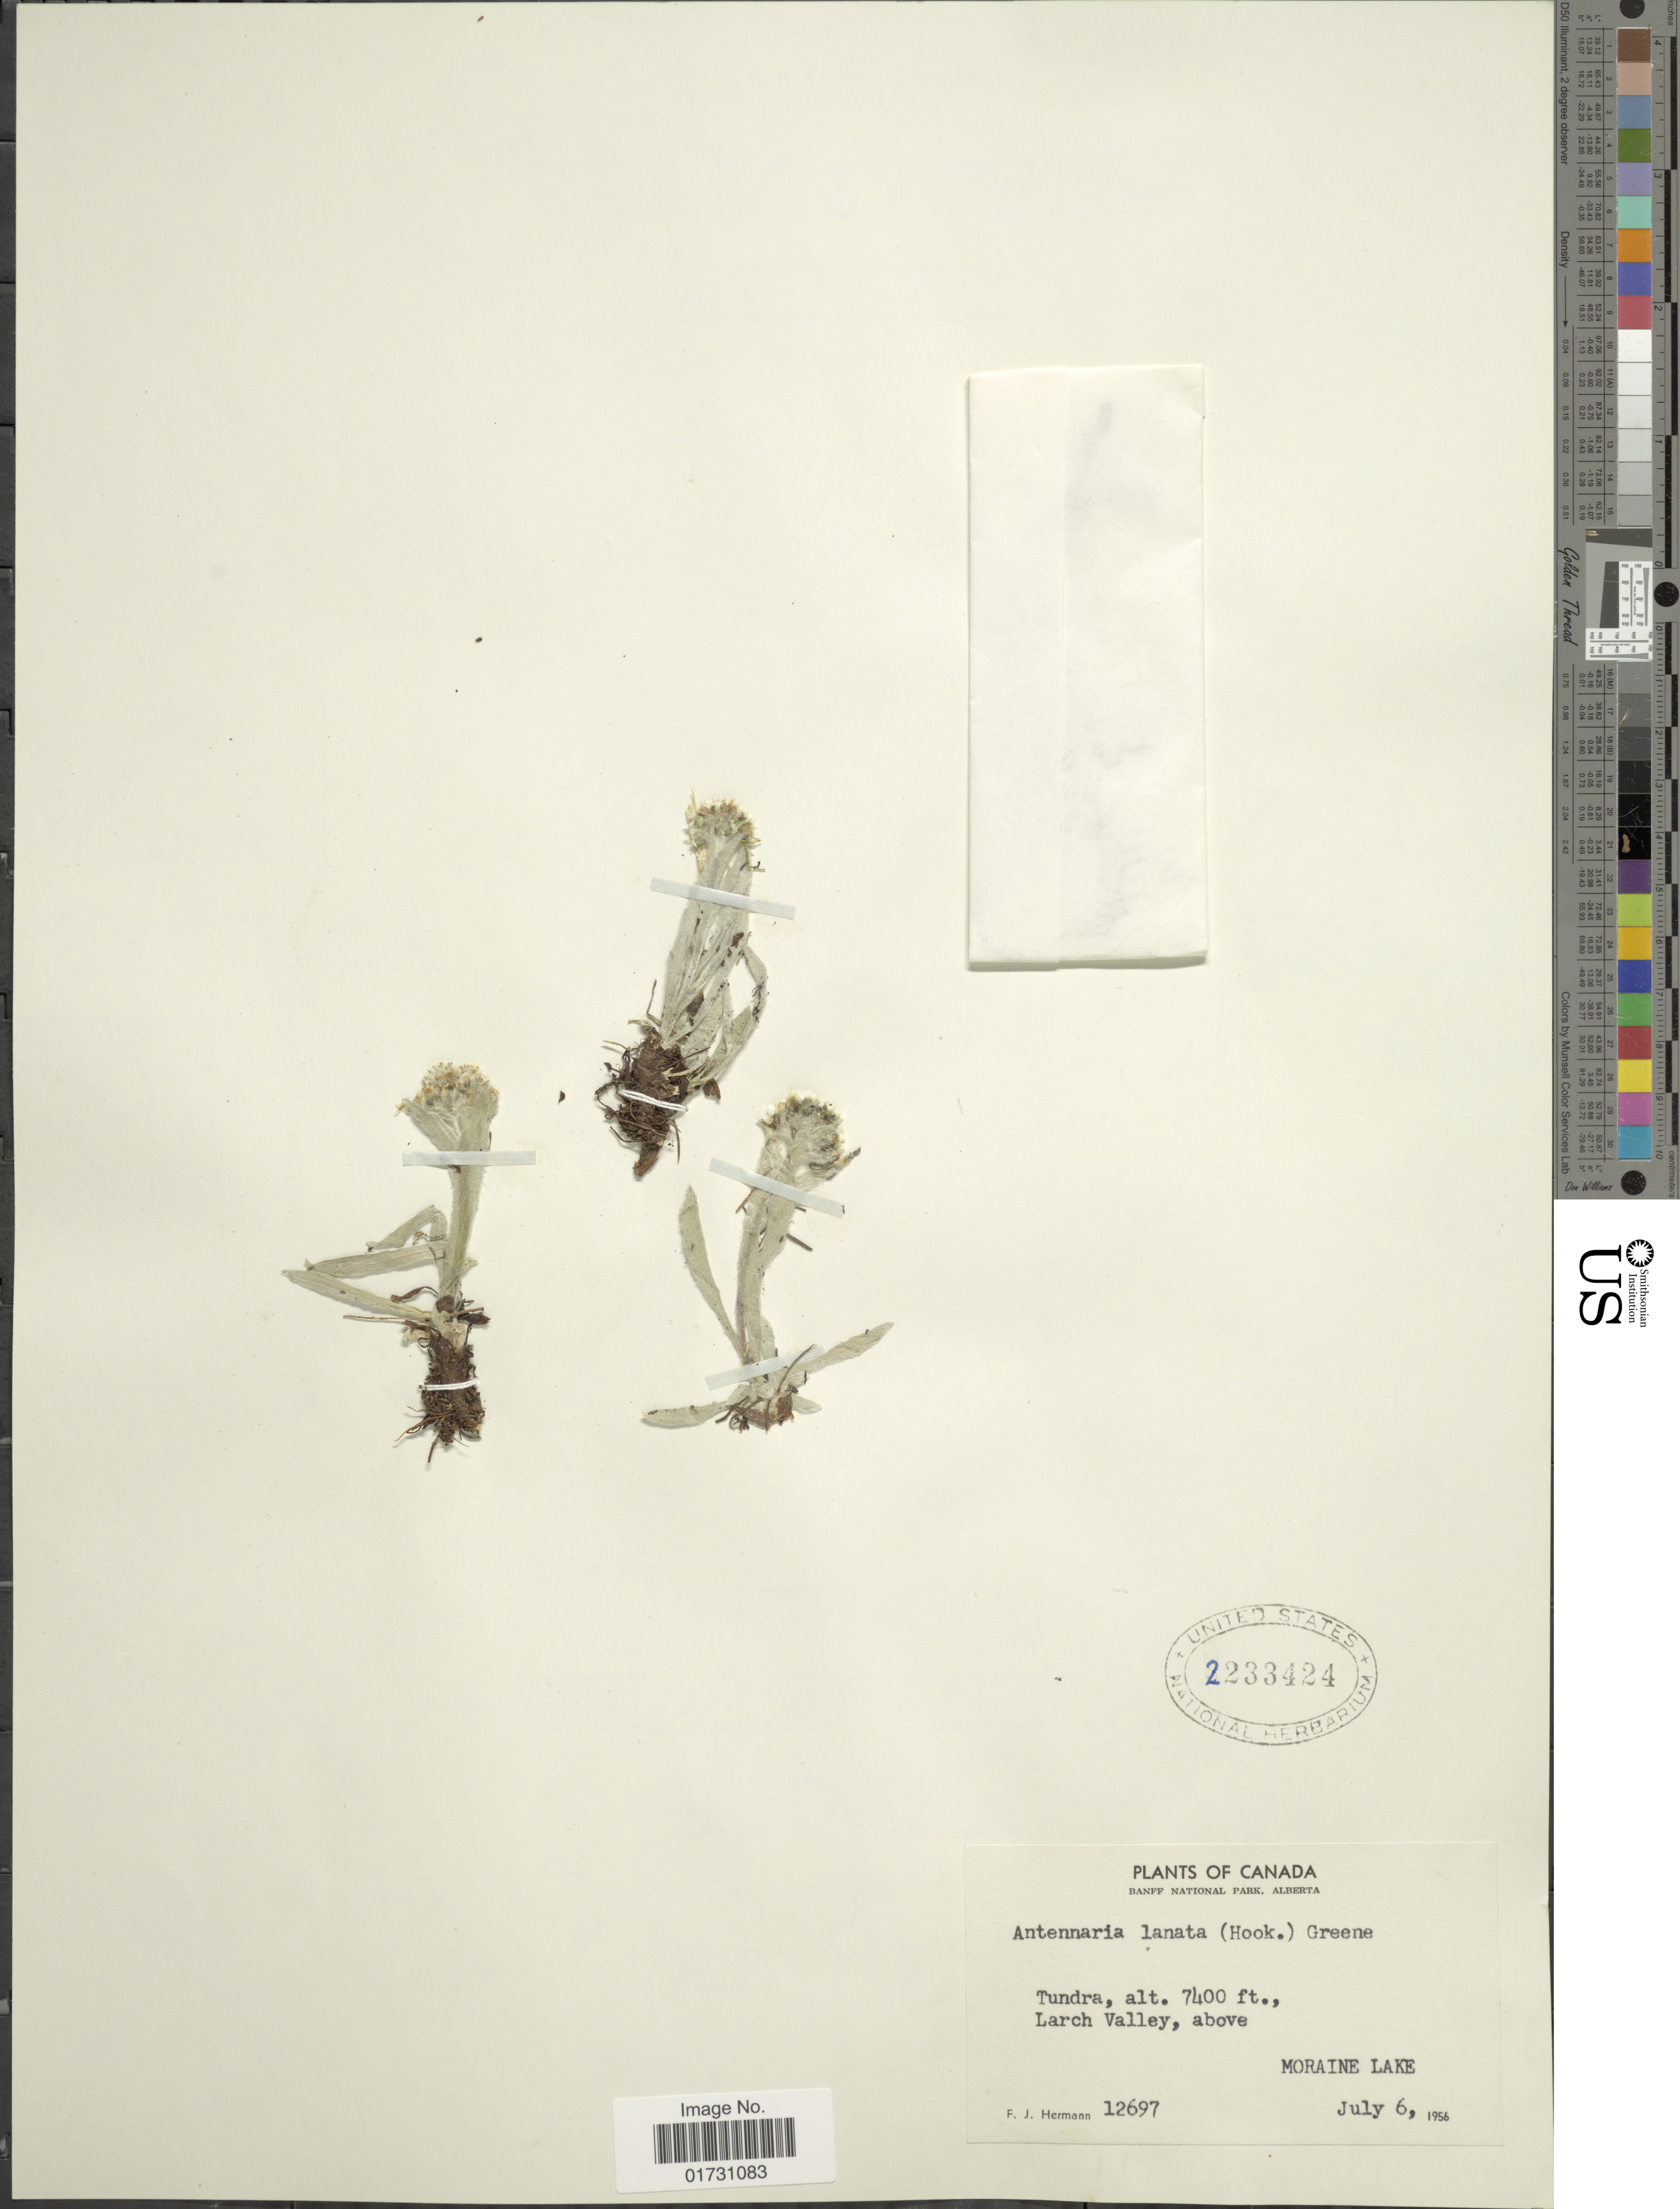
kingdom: Plantae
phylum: Tracheophyta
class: Magnoliopsida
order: Asterales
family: Asteraceae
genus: Antennaria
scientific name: Antennaria lanata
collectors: F. J. Hermann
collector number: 12697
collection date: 1956-07-06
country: Canada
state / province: Alberta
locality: Banff National Park, Alberta, Tundra, Larch Valley, above Moraine Lake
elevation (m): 2256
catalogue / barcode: US 2233424